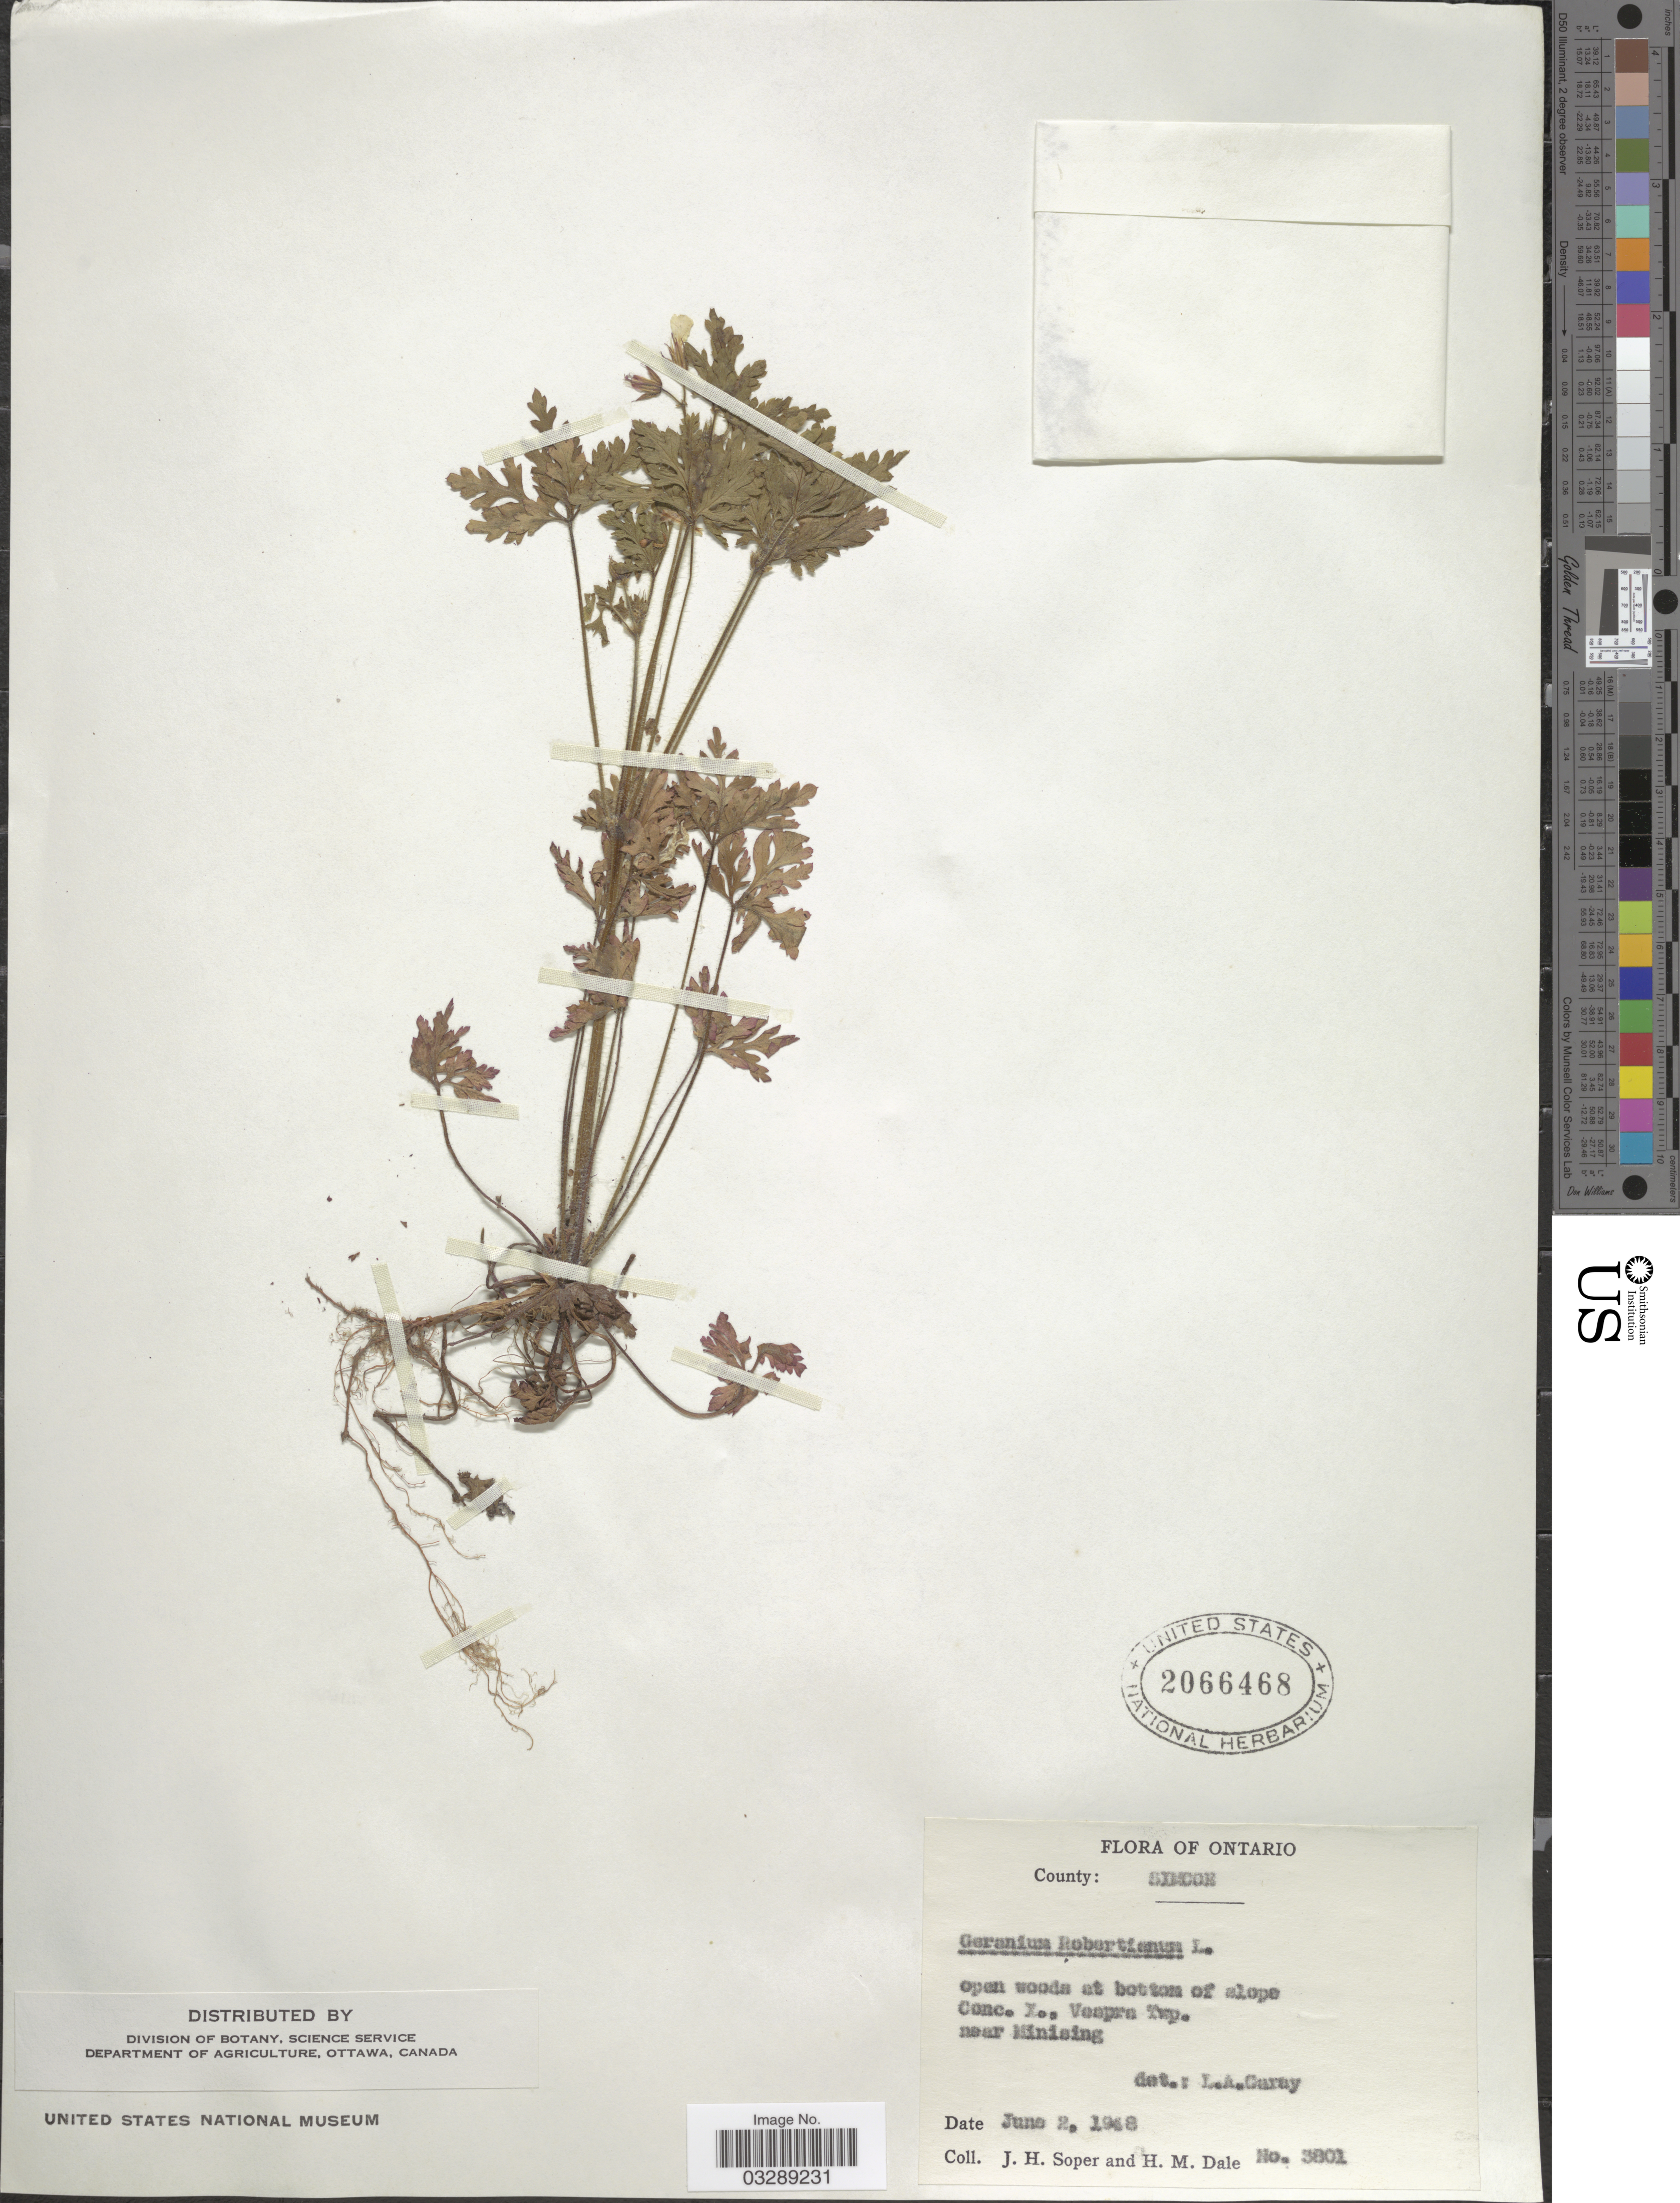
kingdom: Plantae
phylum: Tracheophyta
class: Magnoliopsida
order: Geraniales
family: Geraniaceae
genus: Geranium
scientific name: Geranium robertianum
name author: L.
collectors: J. H. Soper & H. M. Dale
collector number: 3801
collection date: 1948-06-02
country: Canada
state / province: Ontario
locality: County: Simcoe, open woods at bottom of slope Conc. X., Vespra Twp. near Minising.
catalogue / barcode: US 2066468